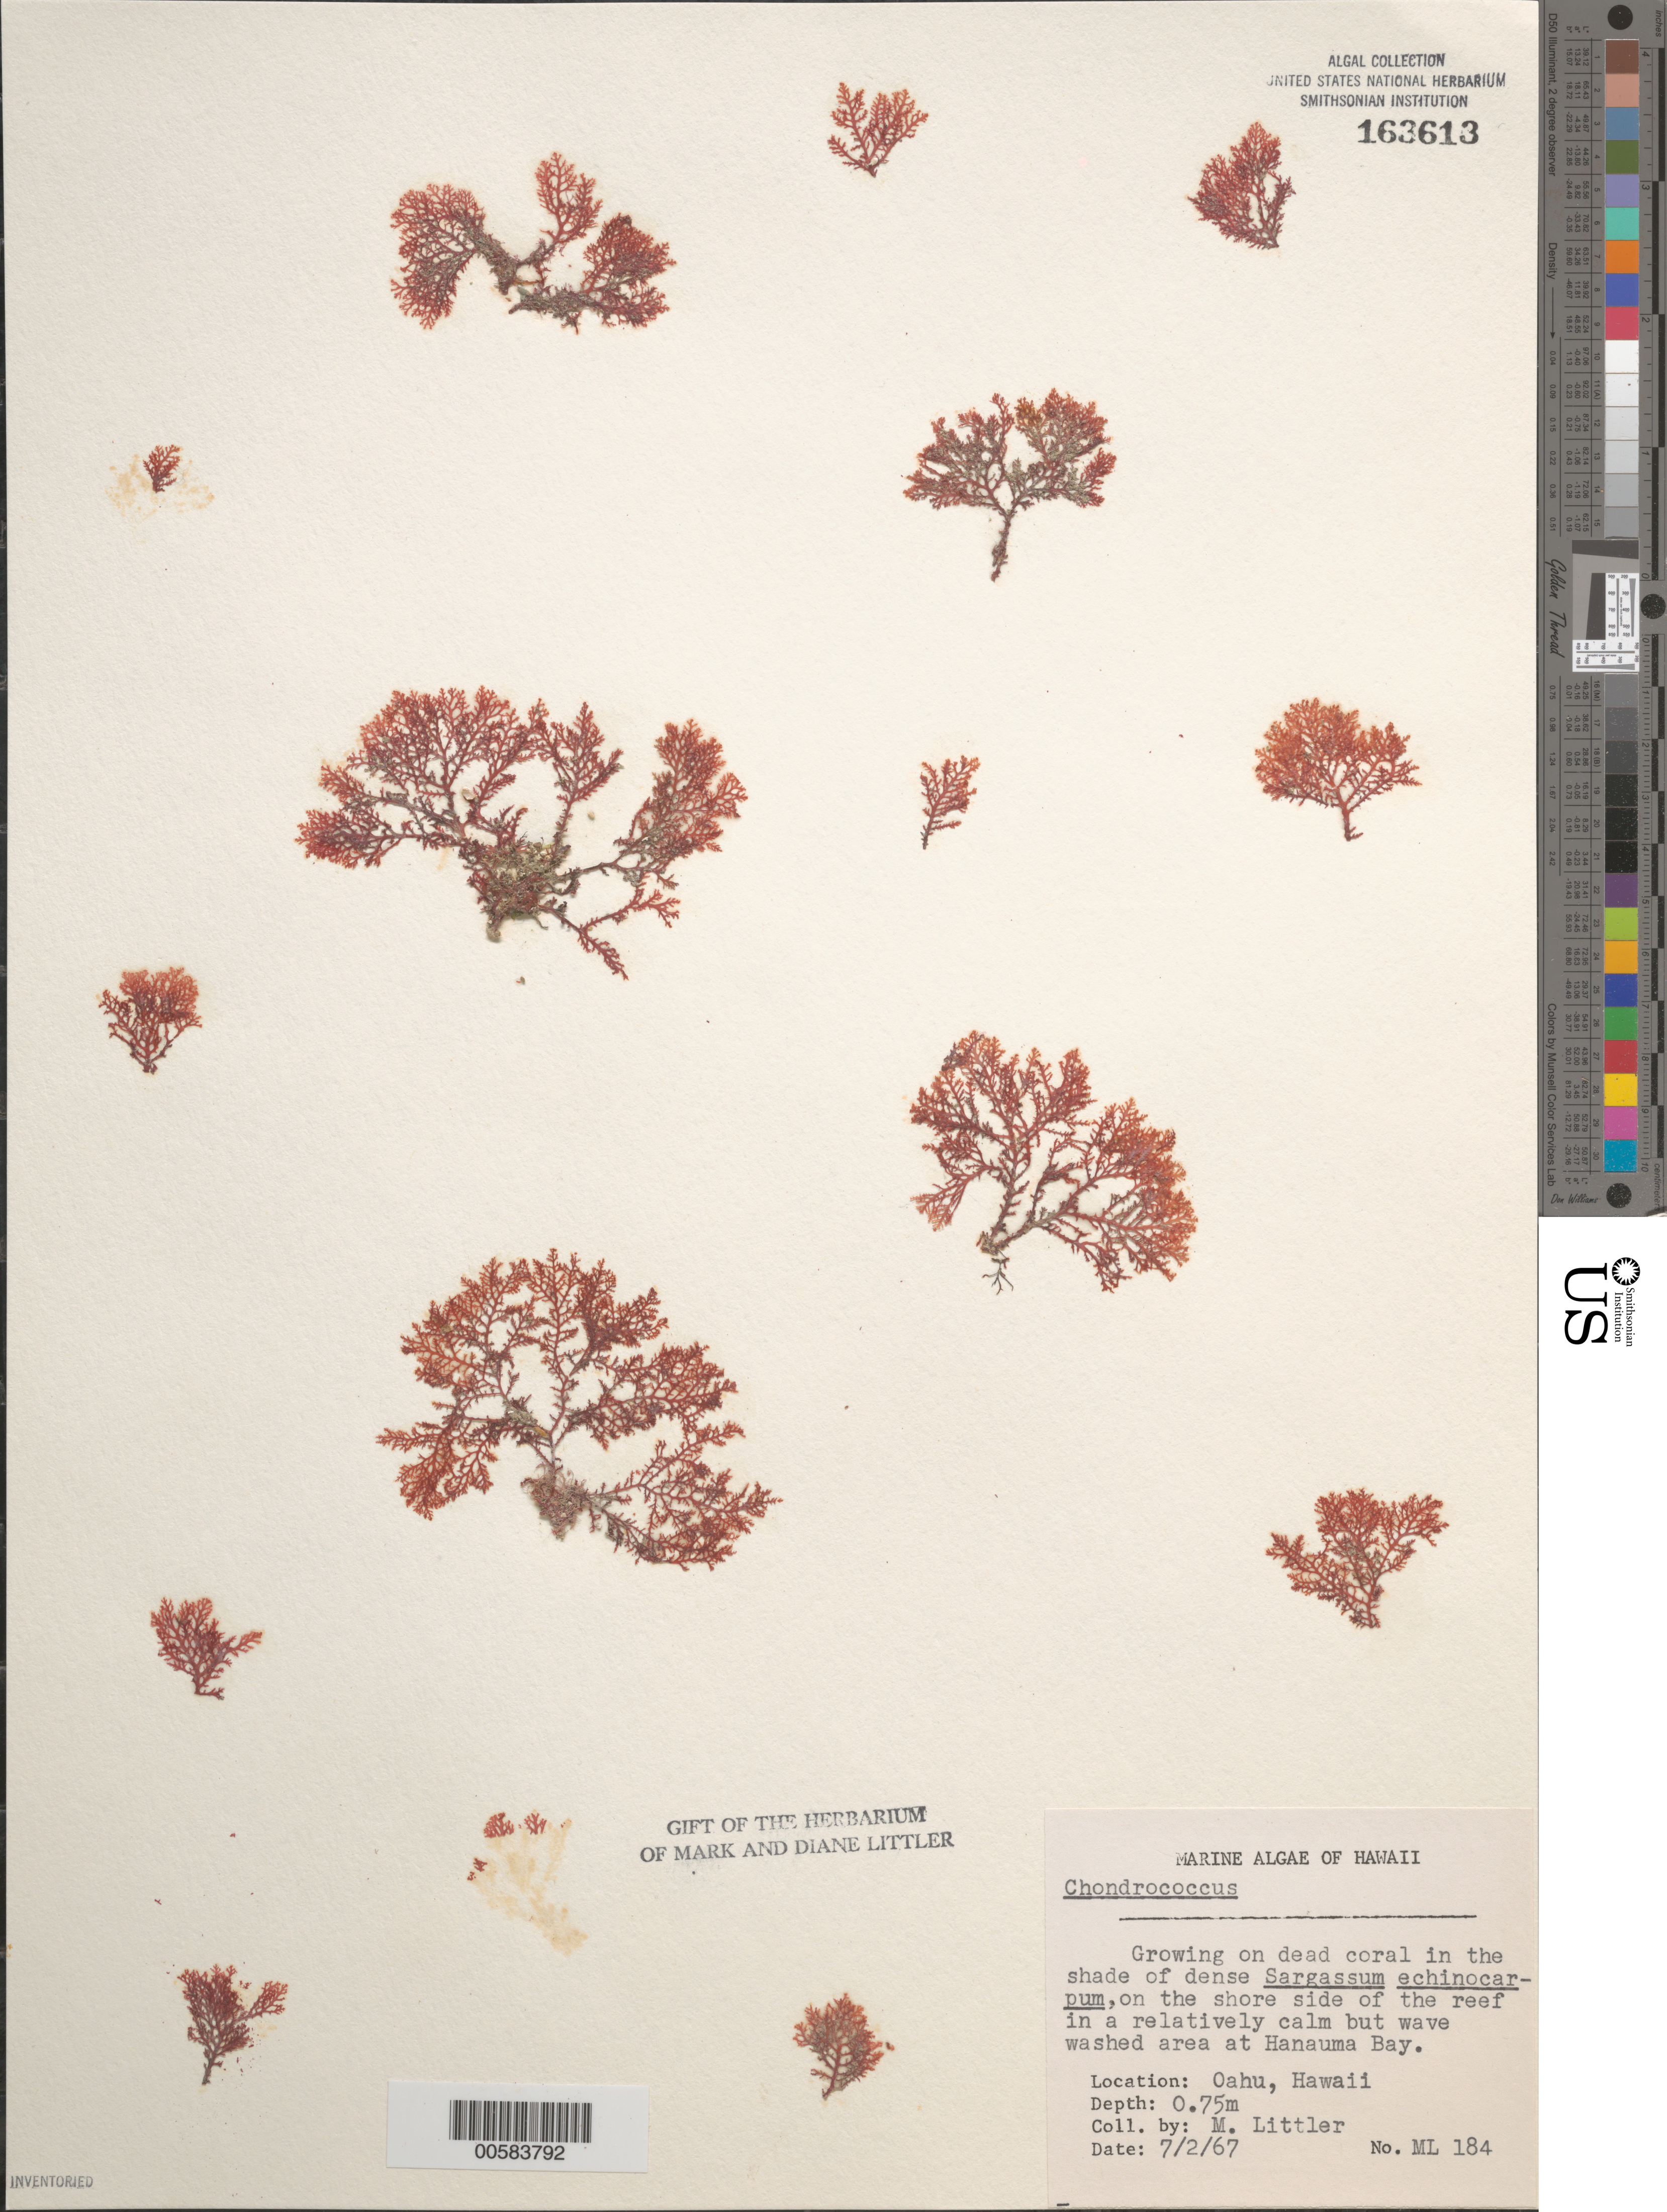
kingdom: Plantae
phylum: Rhodophyta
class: Florideophyceae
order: Gigartinales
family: Rhizophyllidaceae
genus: Chondrococcus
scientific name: Chondrococcus sp.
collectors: M. M. Littler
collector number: ML 184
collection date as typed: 02 Jul 1967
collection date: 1967-07-02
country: United States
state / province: Hawaii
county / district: Honolulu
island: Oahu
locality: Hanauma Bay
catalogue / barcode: US 163613